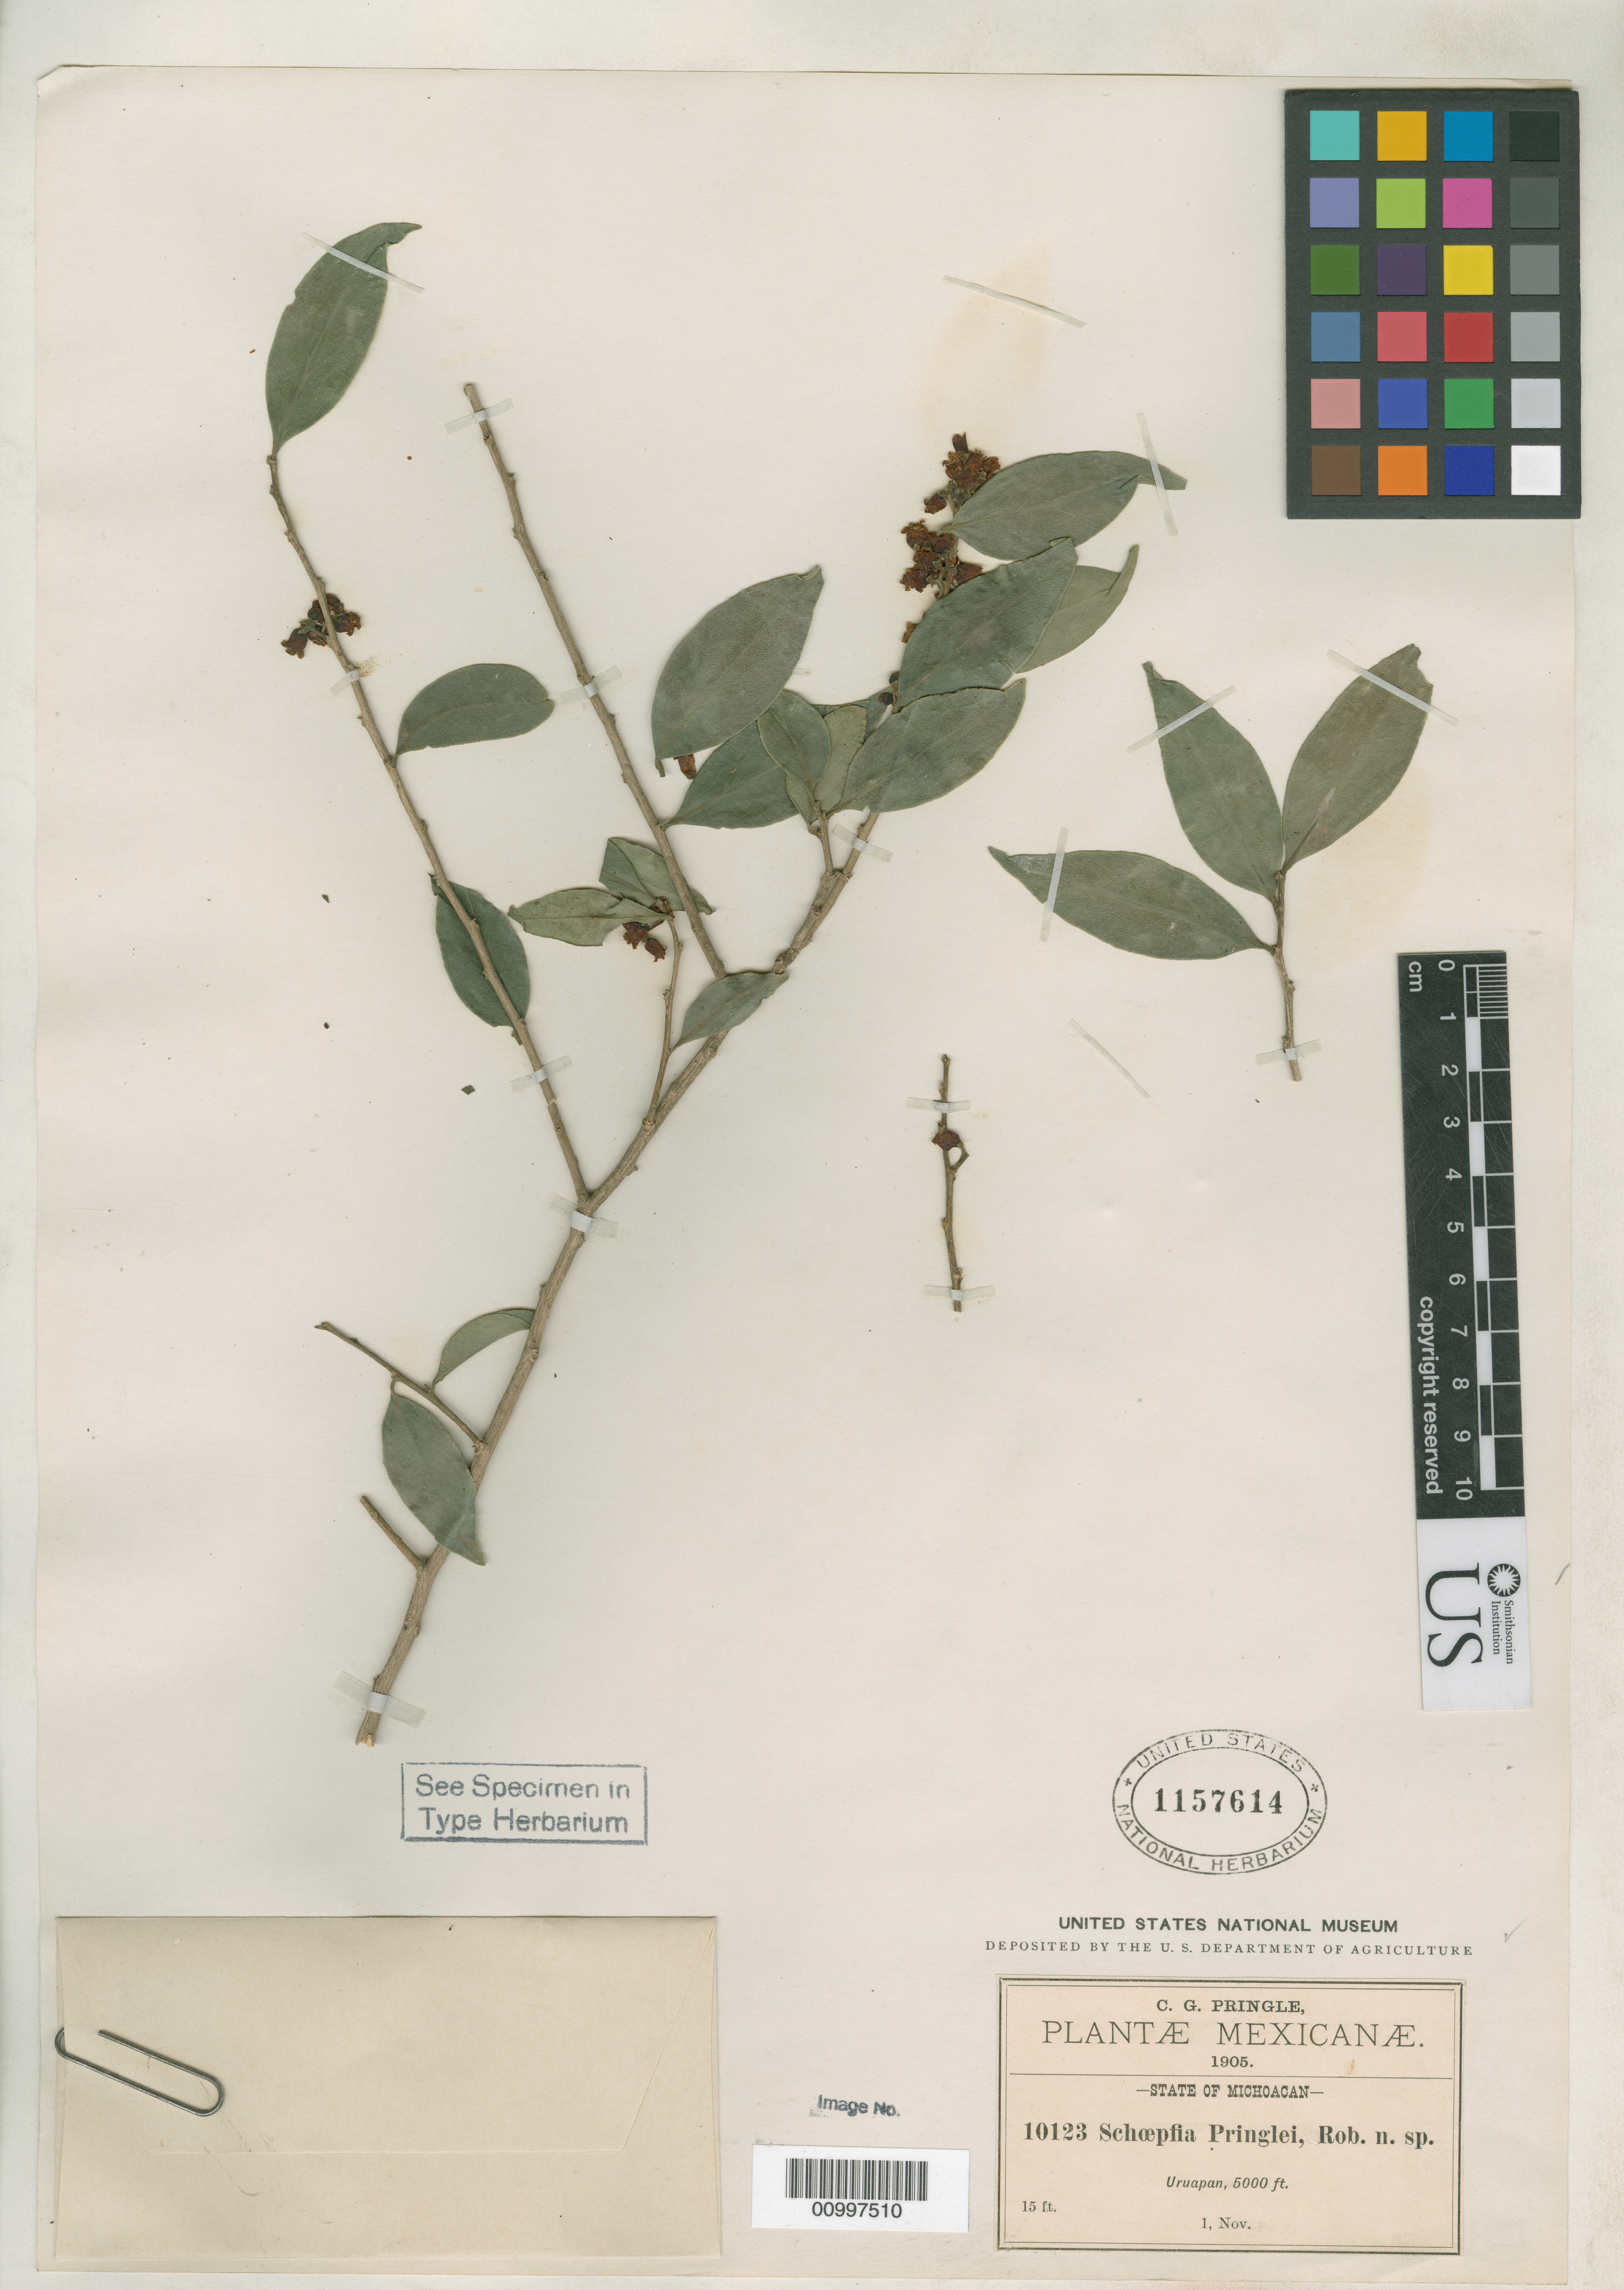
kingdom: Plantae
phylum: Tracheophyta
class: Magnoliopsida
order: Santalales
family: Schoepfiaceae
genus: Schoepfia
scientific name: Schoepfia pringlei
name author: B.L. Rob.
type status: Isotype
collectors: C. G. Pringle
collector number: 10123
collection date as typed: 01 Nov 1905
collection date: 1905-11-01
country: Mexico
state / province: Michoacán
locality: State of Michoacan. Uruapan.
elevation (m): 1524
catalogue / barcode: US 1157614